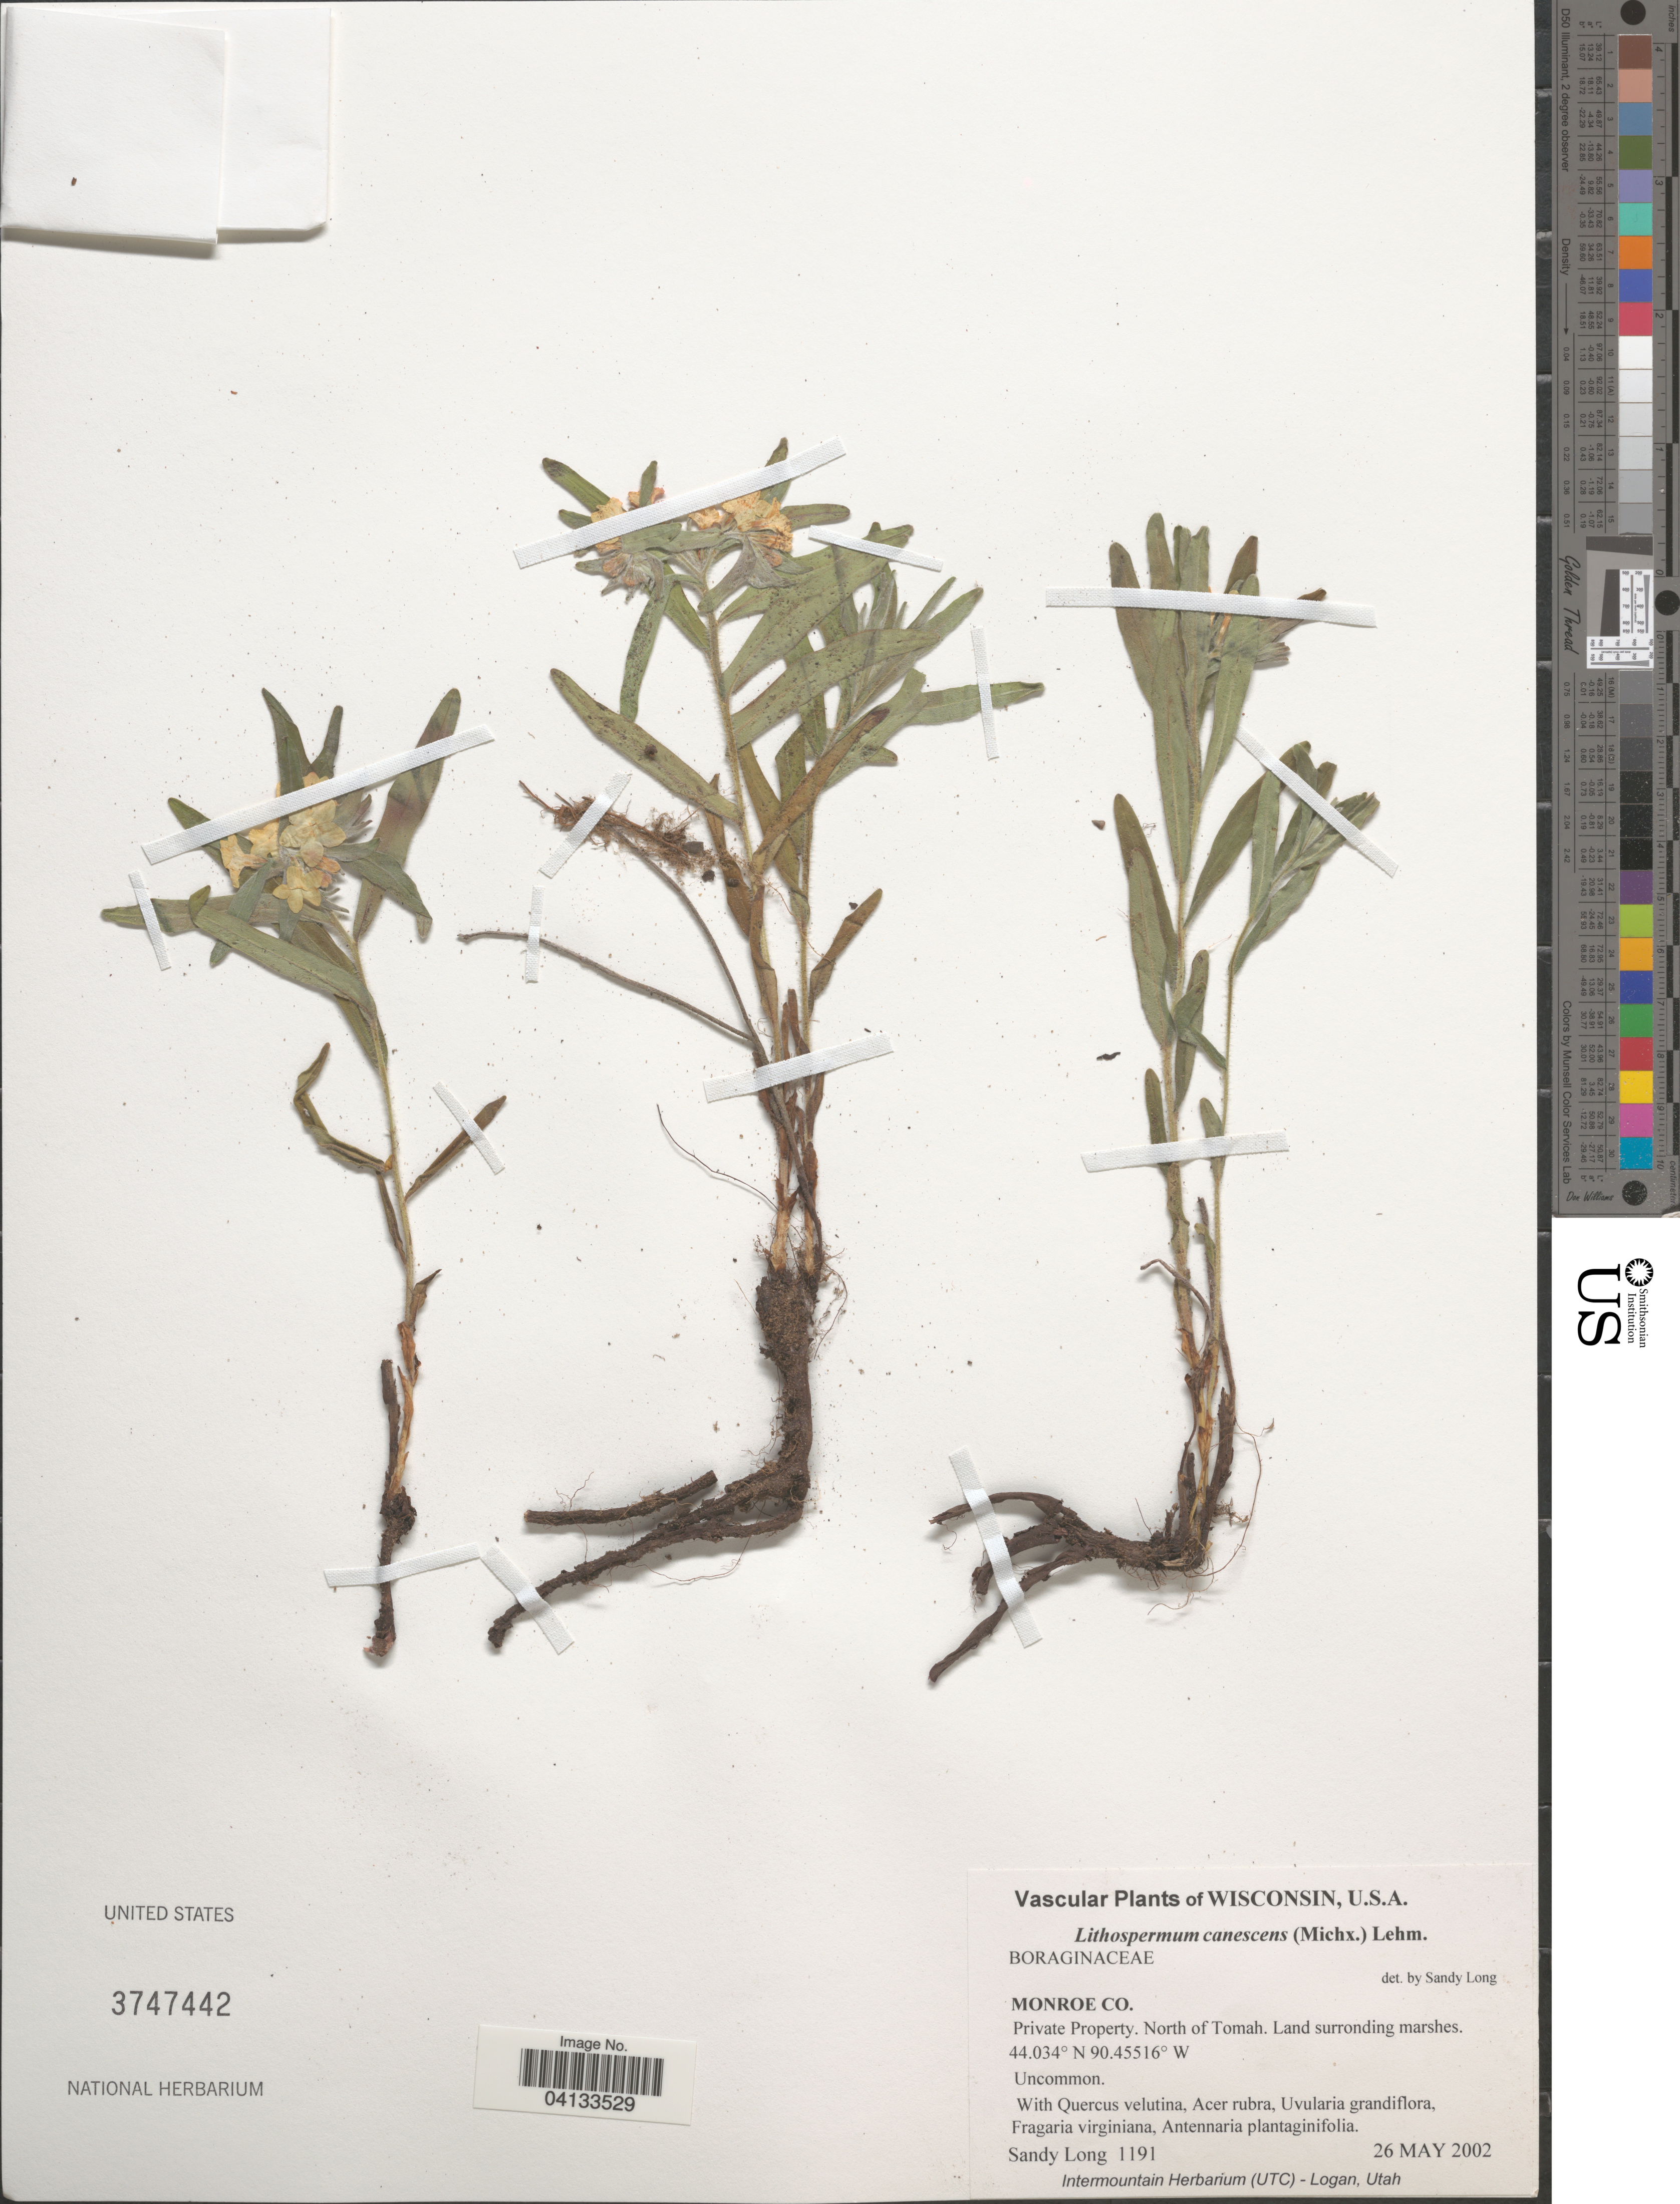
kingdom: Plantae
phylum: Tracheophyta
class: Magnoliopsida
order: Boraginales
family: Boraginaceae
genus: Lithospermum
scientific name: Lithospermum canescens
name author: (Michx.) Lehm.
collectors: S. Long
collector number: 1191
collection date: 2002-05-26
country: United States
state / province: Wisconsin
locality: Monroe Co. Private Property. North of Tomah. Land surrounding marshes.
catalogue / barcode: US 3747442